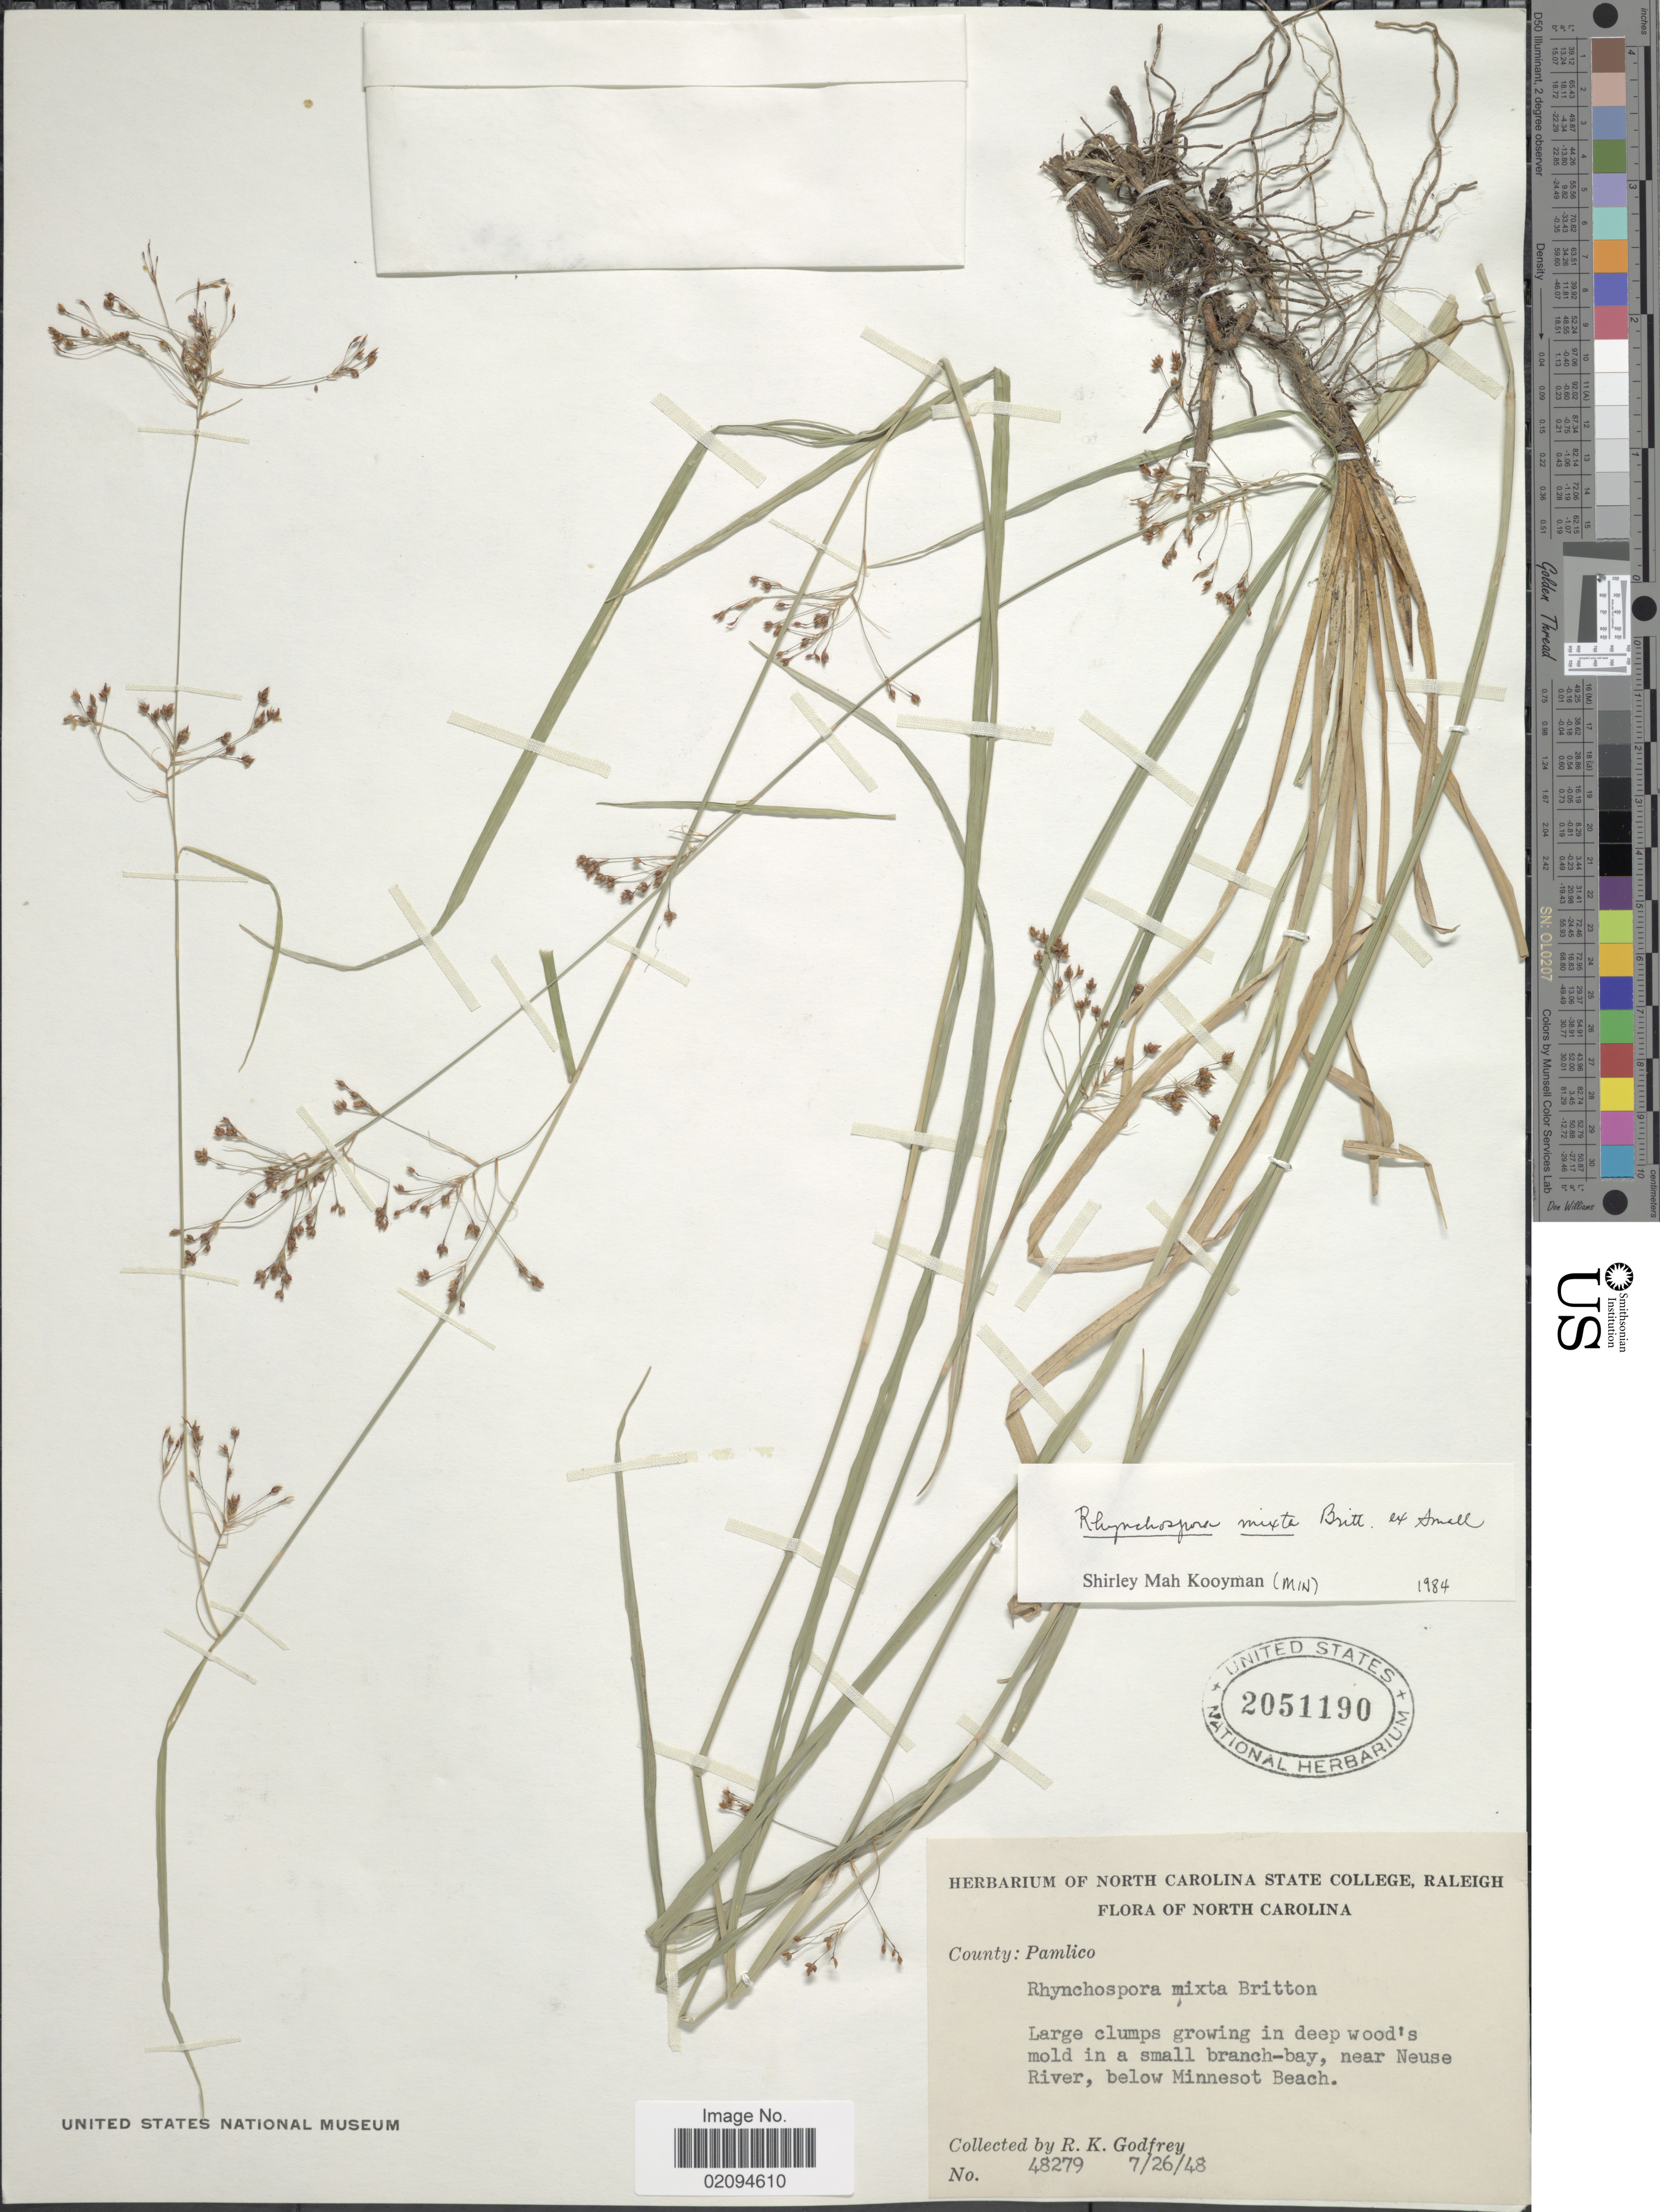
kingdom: Plantae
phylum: Tracheophyta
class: Liliopsida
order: Poales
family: Cyperaceae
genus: Rhynchospora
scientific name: Rhynchospora mixta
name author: Britton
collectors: R. K. Godfrey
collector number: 48279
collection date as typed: Transcribed d/m/y: 26/7/48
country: United States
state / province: North Carolina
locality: County: Pamlico. in a small branch-bay, near Neuse River, below Minnesot Beach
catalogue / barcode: US 2051190